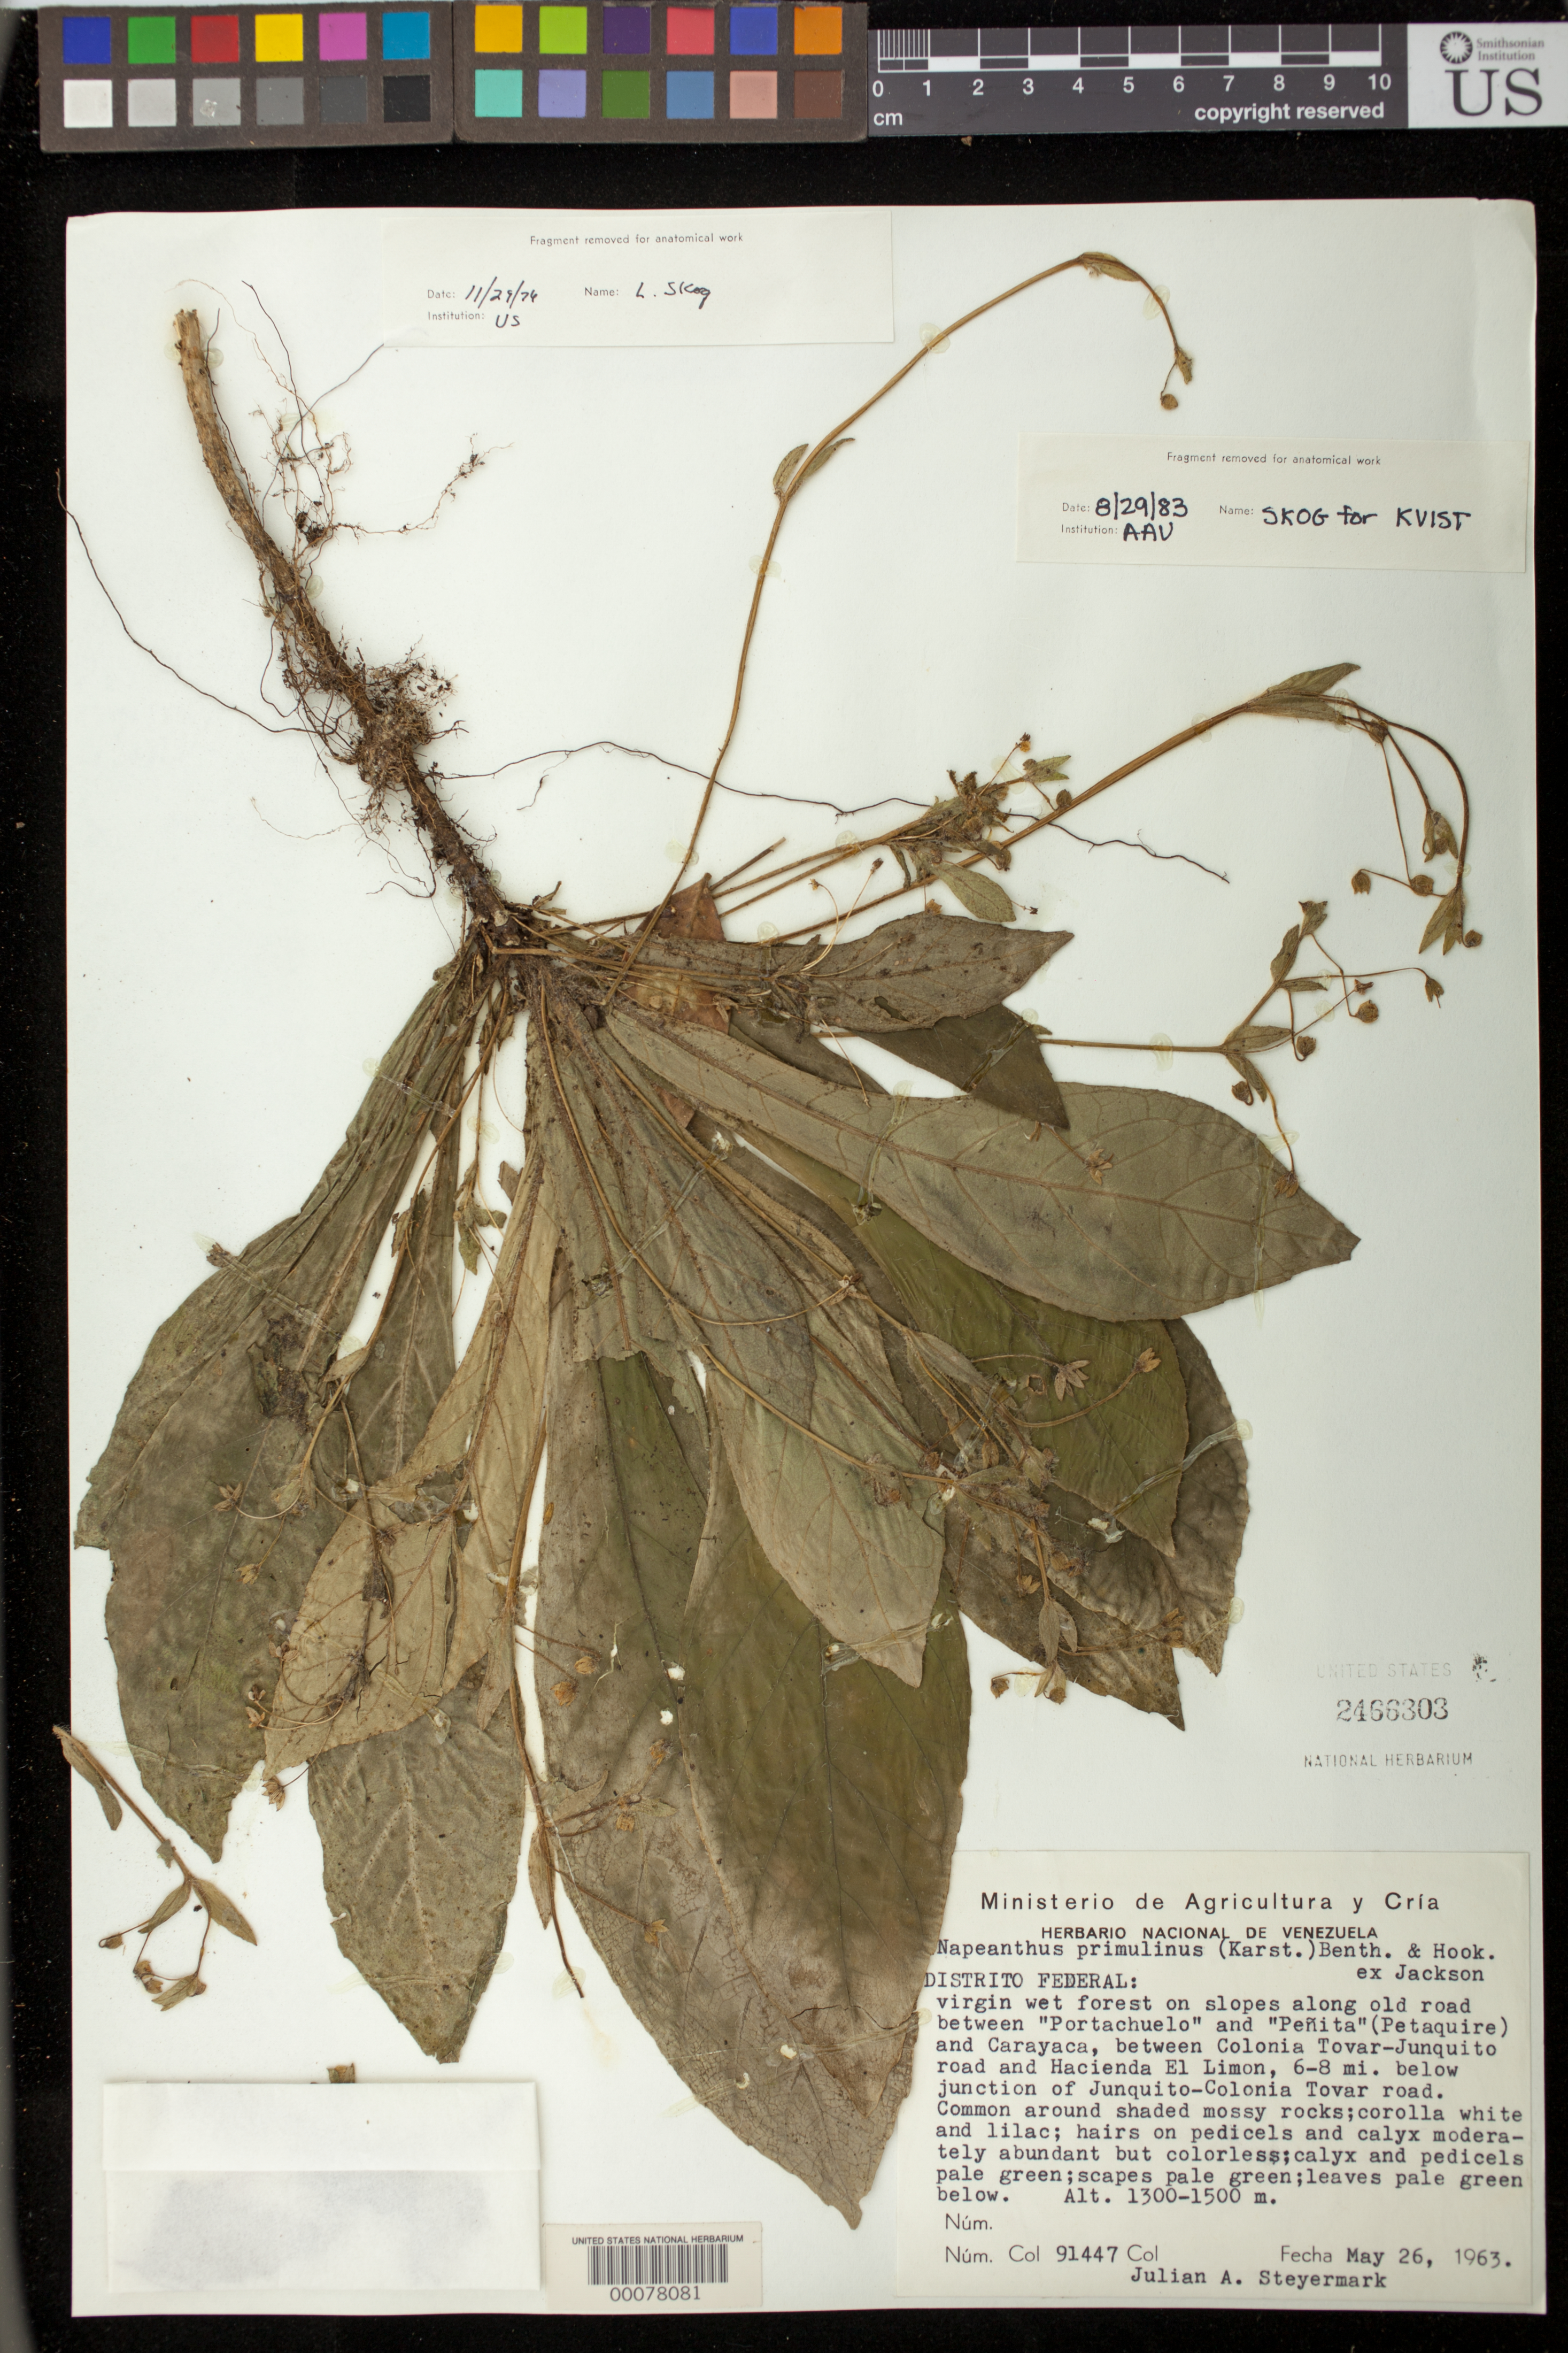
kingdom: Plantae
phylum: Tracheophyta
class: Magnoliopsida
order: Lamiales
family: Gesneriaceae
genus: Napeanthus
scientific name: Napeanthus primulinus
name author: (H. Karst.) Benth. & Hook. f. ex Jacks.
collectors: J. Steyermark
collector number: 91447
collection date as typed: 26 May 1963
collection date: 1963-05-26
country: Venezuela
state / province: Distrito Federal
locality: Along old road between "Portachuelo" & "Penita"(Petaquire) & Carayaca, 6-8 miles below junction of Junquito-Colonia Tovar rd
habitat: Virgin wet forest on slopes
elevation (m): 1300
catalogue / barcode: US 2466303